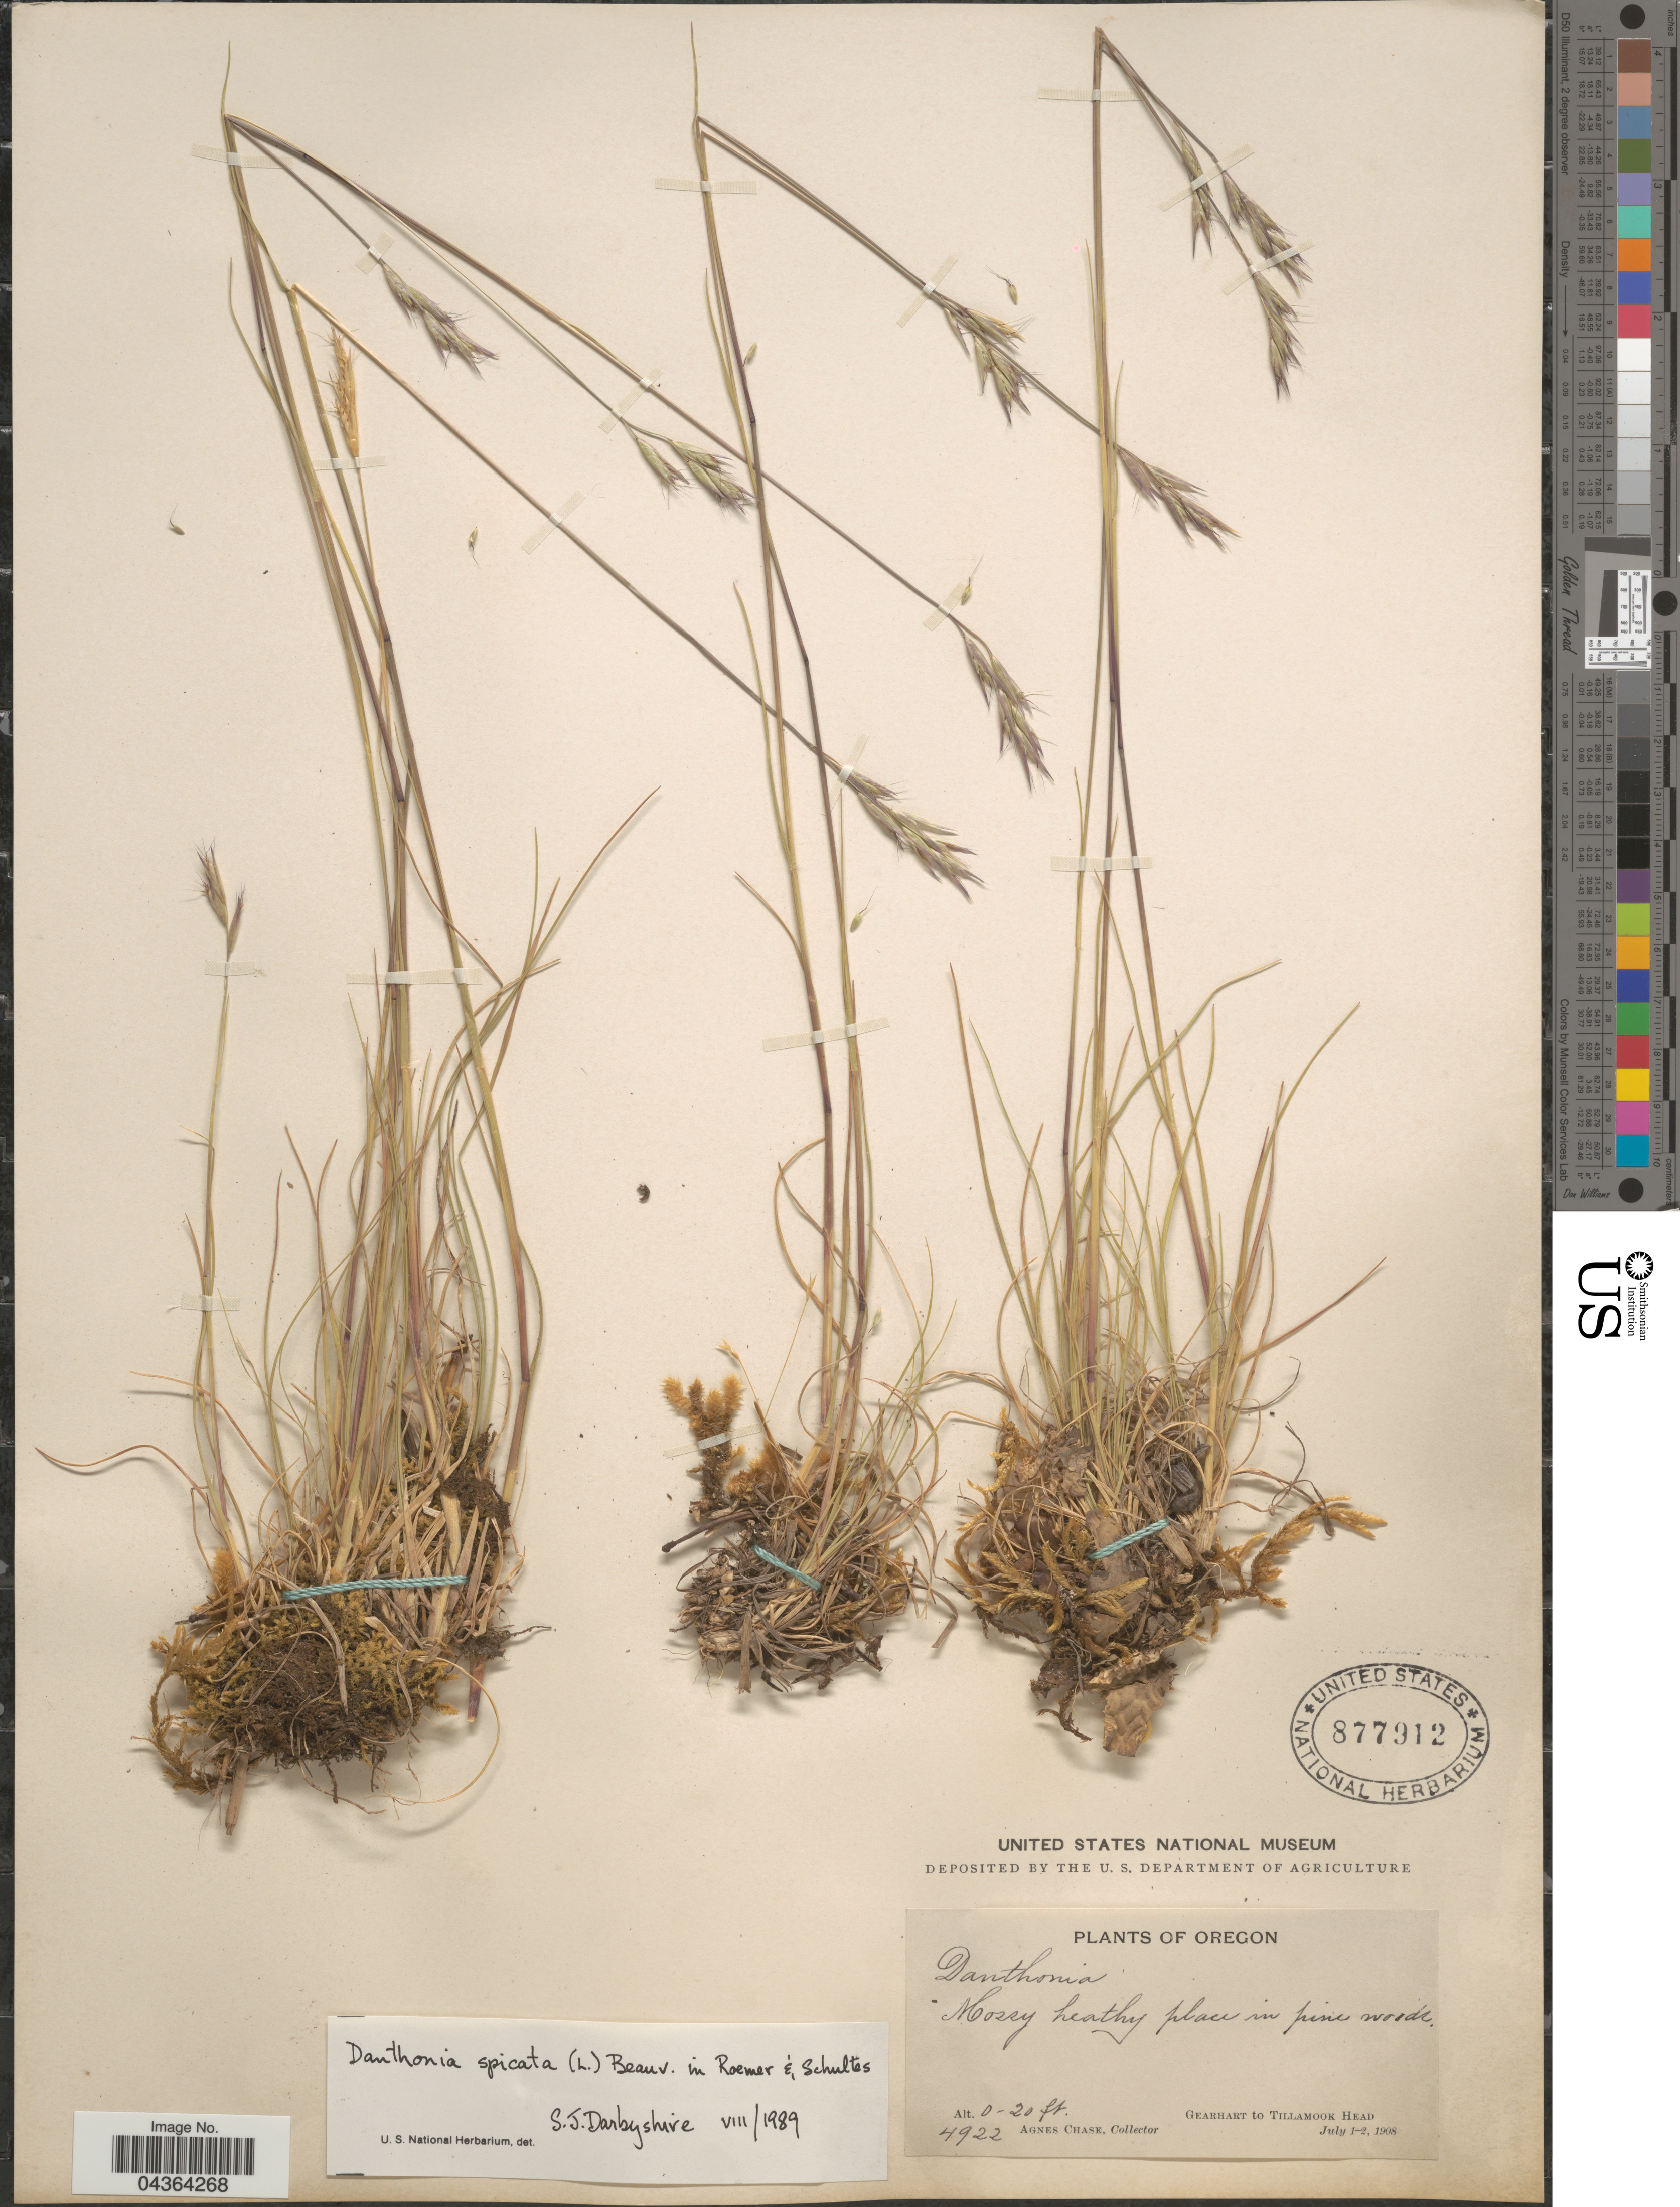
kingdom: Plantae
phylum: Tracheophyta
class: Liliopsida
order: Poales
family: Poaceae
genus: Danthonia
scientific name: Danthonia spicata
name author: (L.) P. Beauv. ex Roem. & Schult.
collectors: A. Chase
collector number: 4922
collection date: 1908-07-01/1908-07-02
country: United States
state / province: Oregon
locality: Gearhart to Tillamook Head.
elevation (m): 0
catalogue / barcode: US 877912